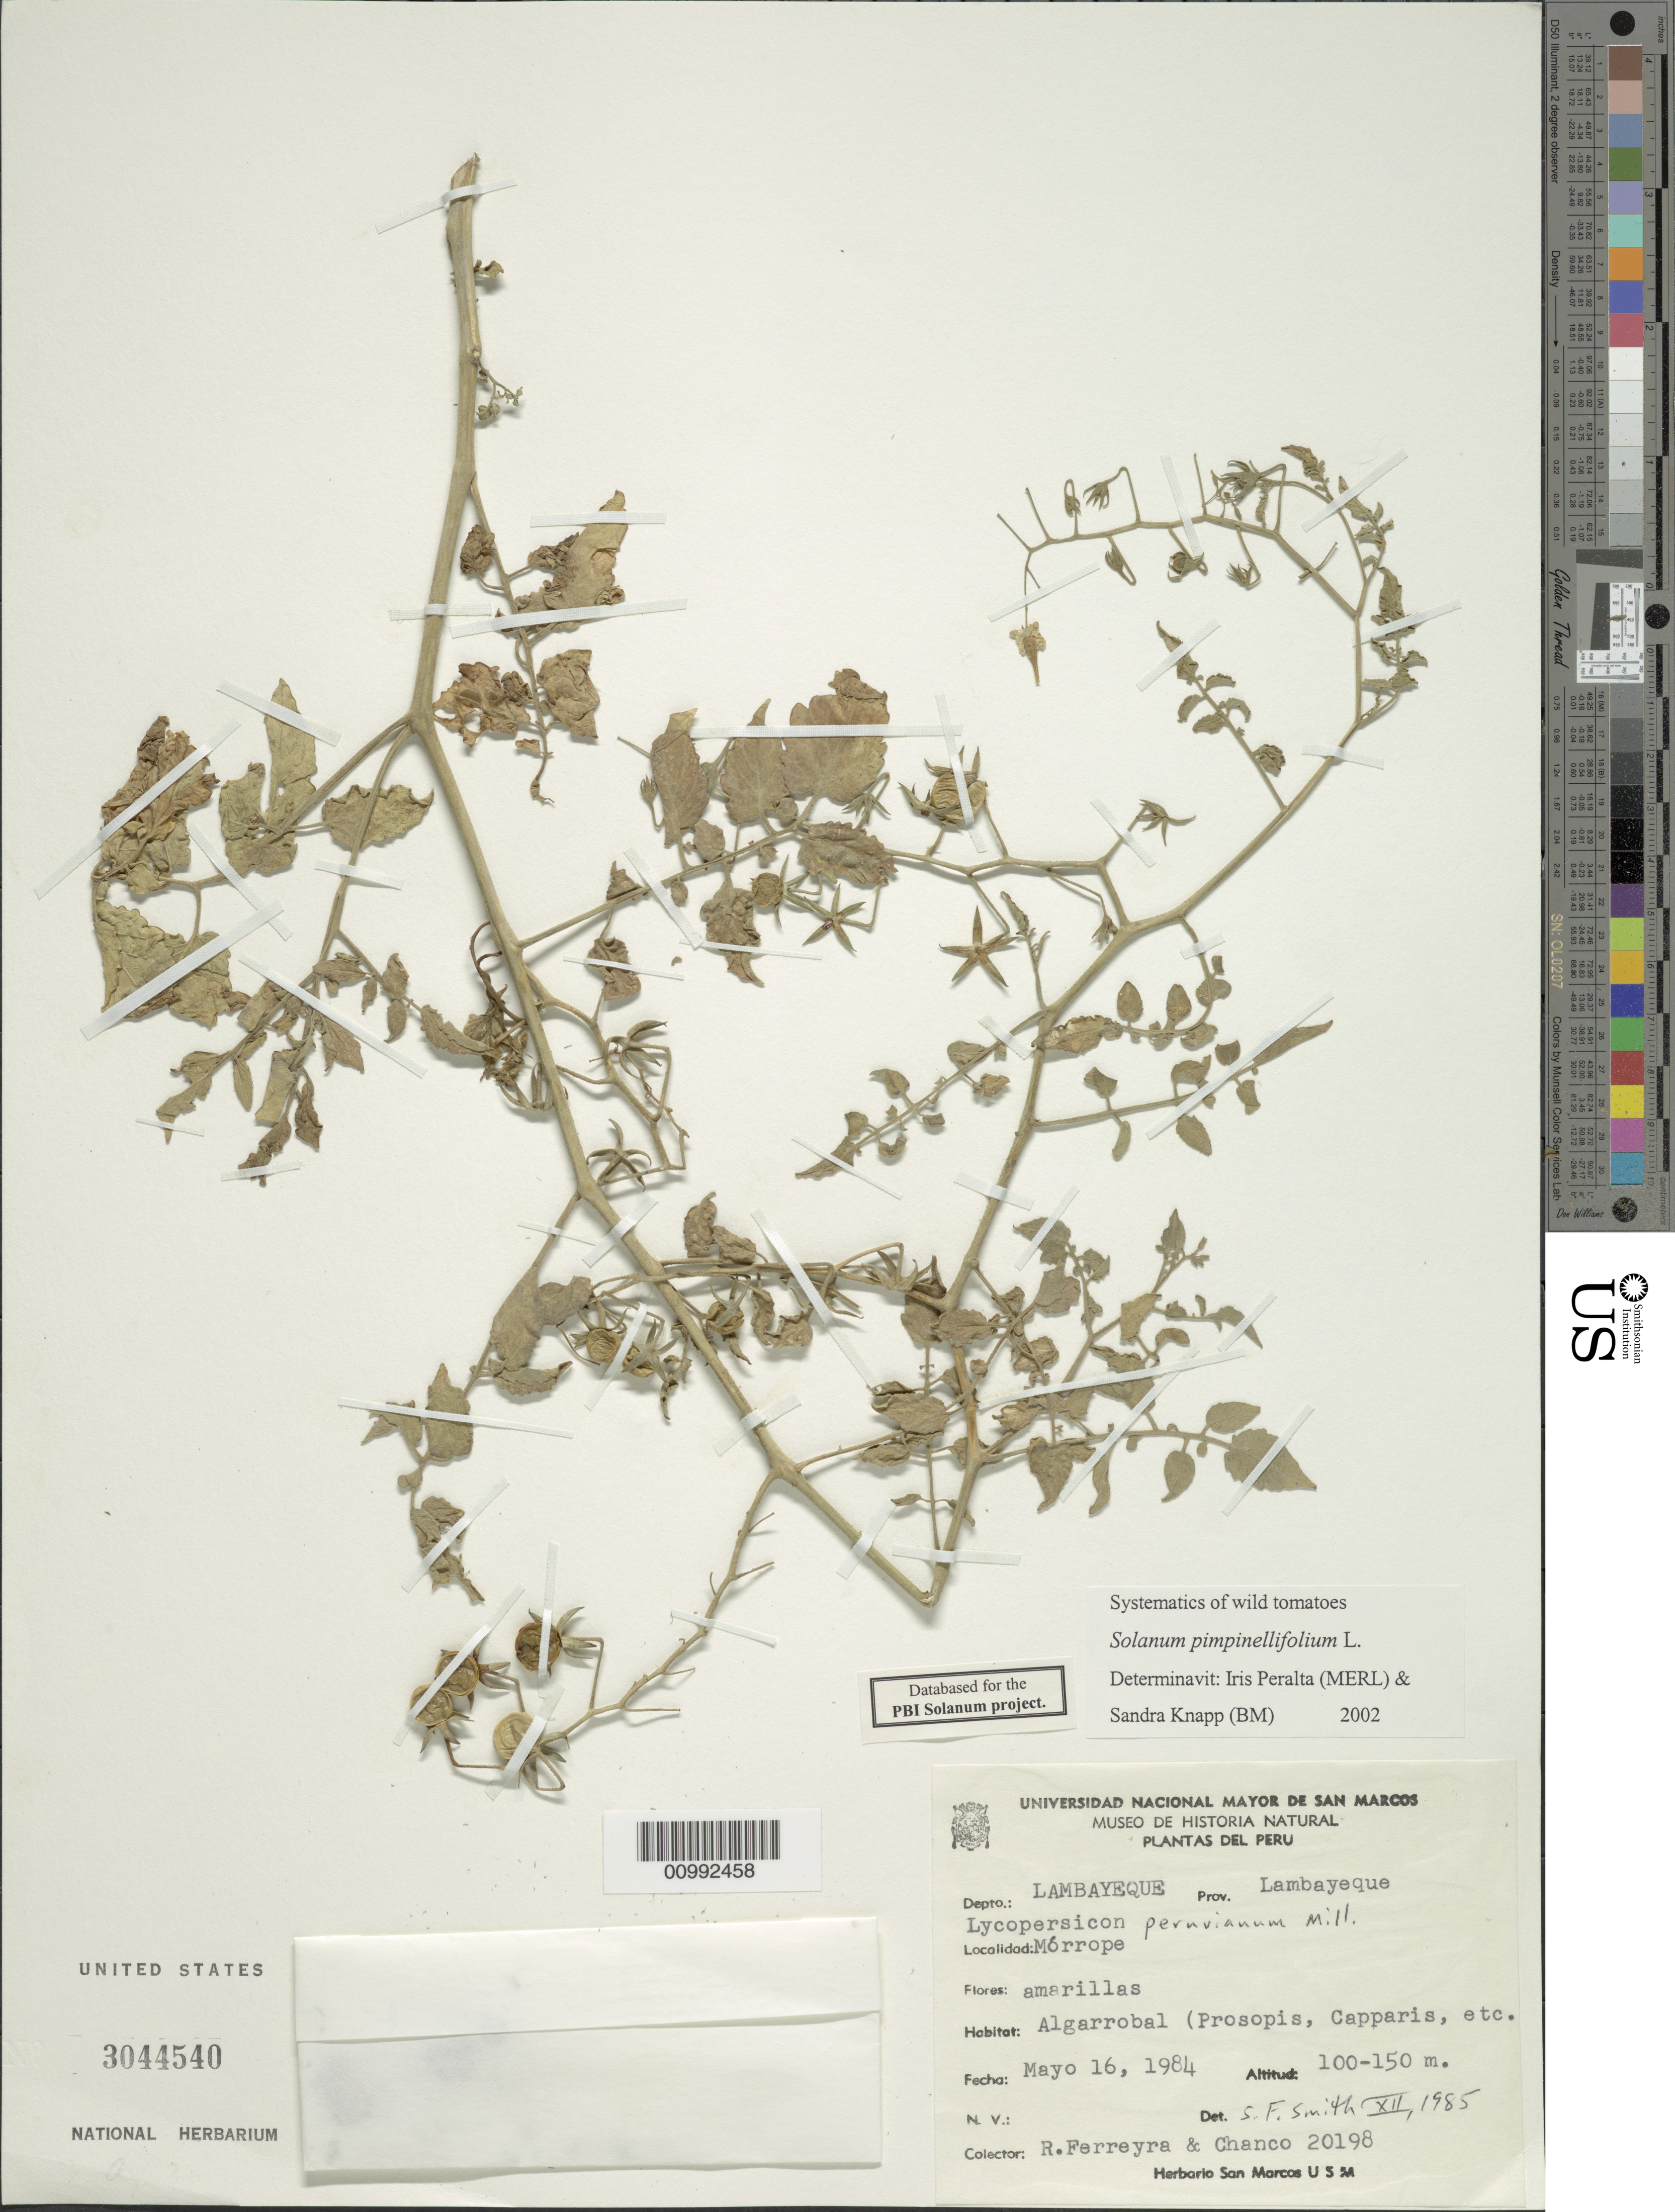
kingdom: Plantae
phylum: Tracheophyta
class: Magnoliopsida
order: Solanales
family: Solanaceae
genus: Solanum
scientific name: Solanum pimpinellifolium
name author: L.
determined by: Peralta, Iris E.; Knapp, S. D.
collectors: R. A. Ferreyra & M. Chanco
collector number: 20198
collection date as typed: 16 May 1984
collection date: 1984-05-16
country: Peru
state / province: Lambayeque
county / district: Lambayeque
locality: Mórrope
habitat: algarrobal (Prosopis, Capparis etc.)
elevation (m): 100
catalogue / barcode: US 3044540